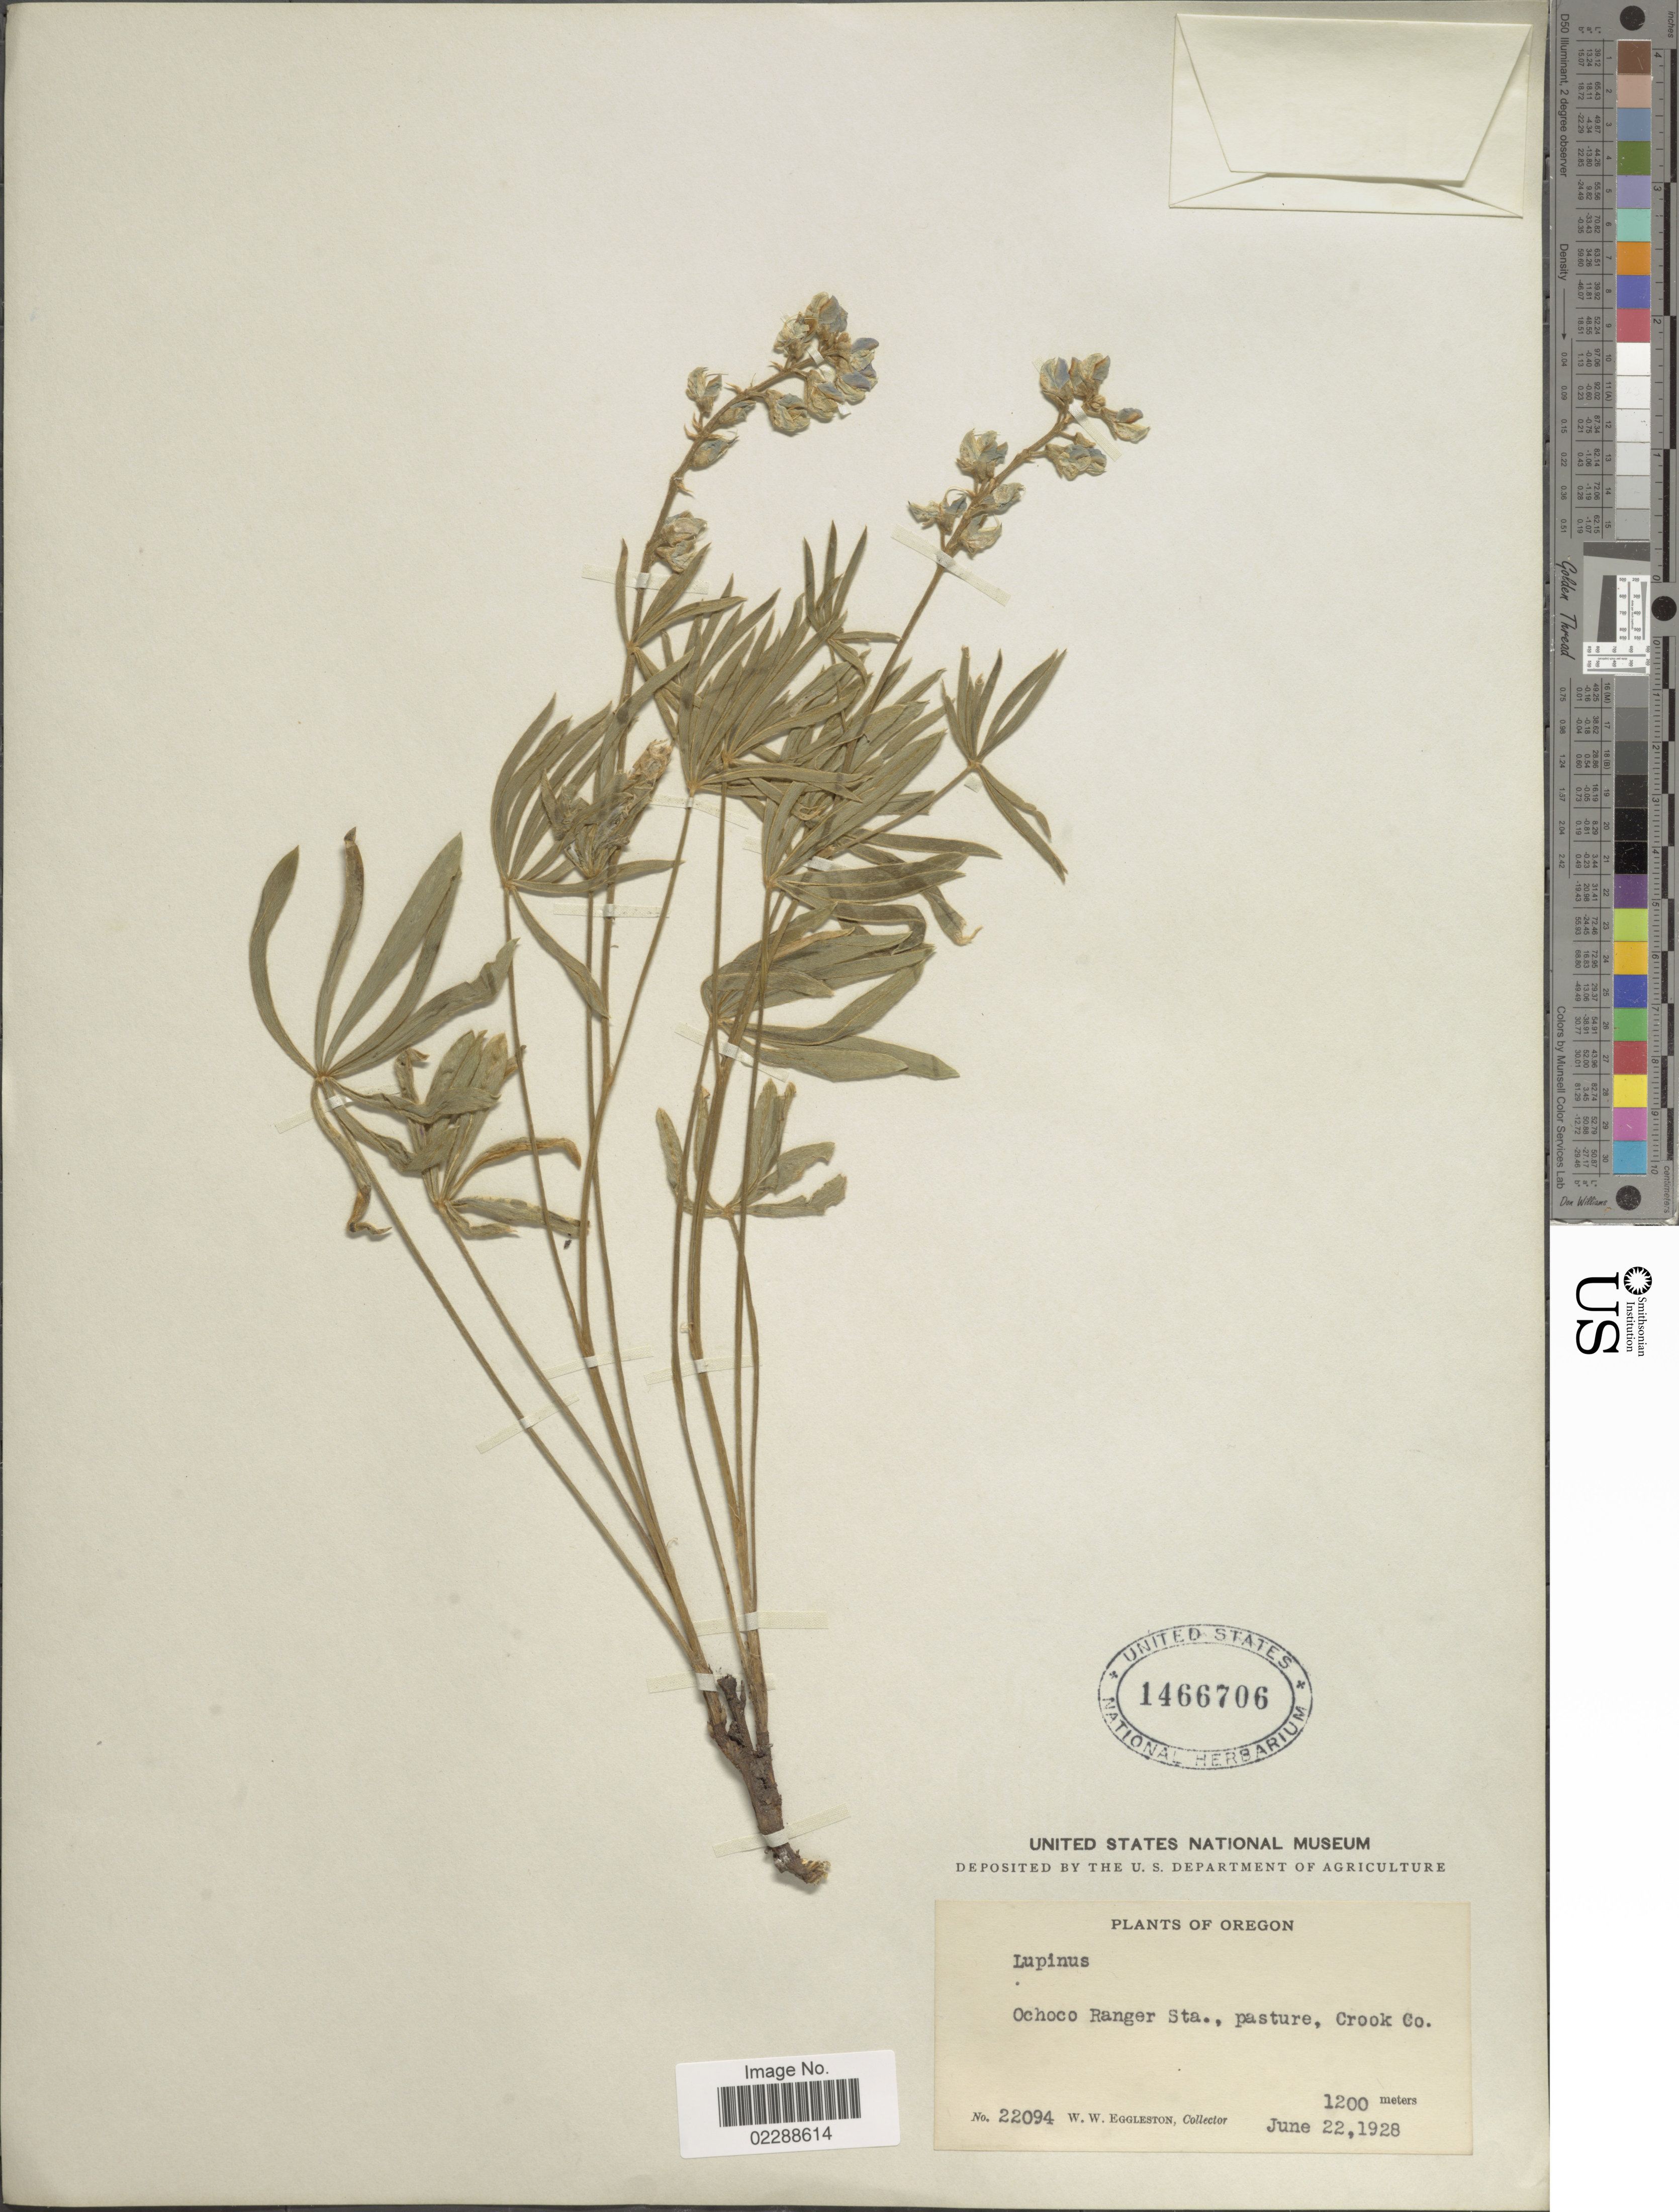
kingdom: Plantae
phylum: Tracheophyta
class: Magnoliopsida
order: Fabales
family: Fabaceae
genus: Lupinus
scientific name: Lupinus sp.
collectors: W. W. Eggleston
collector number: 22094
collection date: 1928-06-22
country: United States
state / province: Oregon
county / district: Crook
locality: Ochoco Ranger Sta., pasture, Crook Co.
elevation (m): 1200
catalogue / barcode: US 1466706